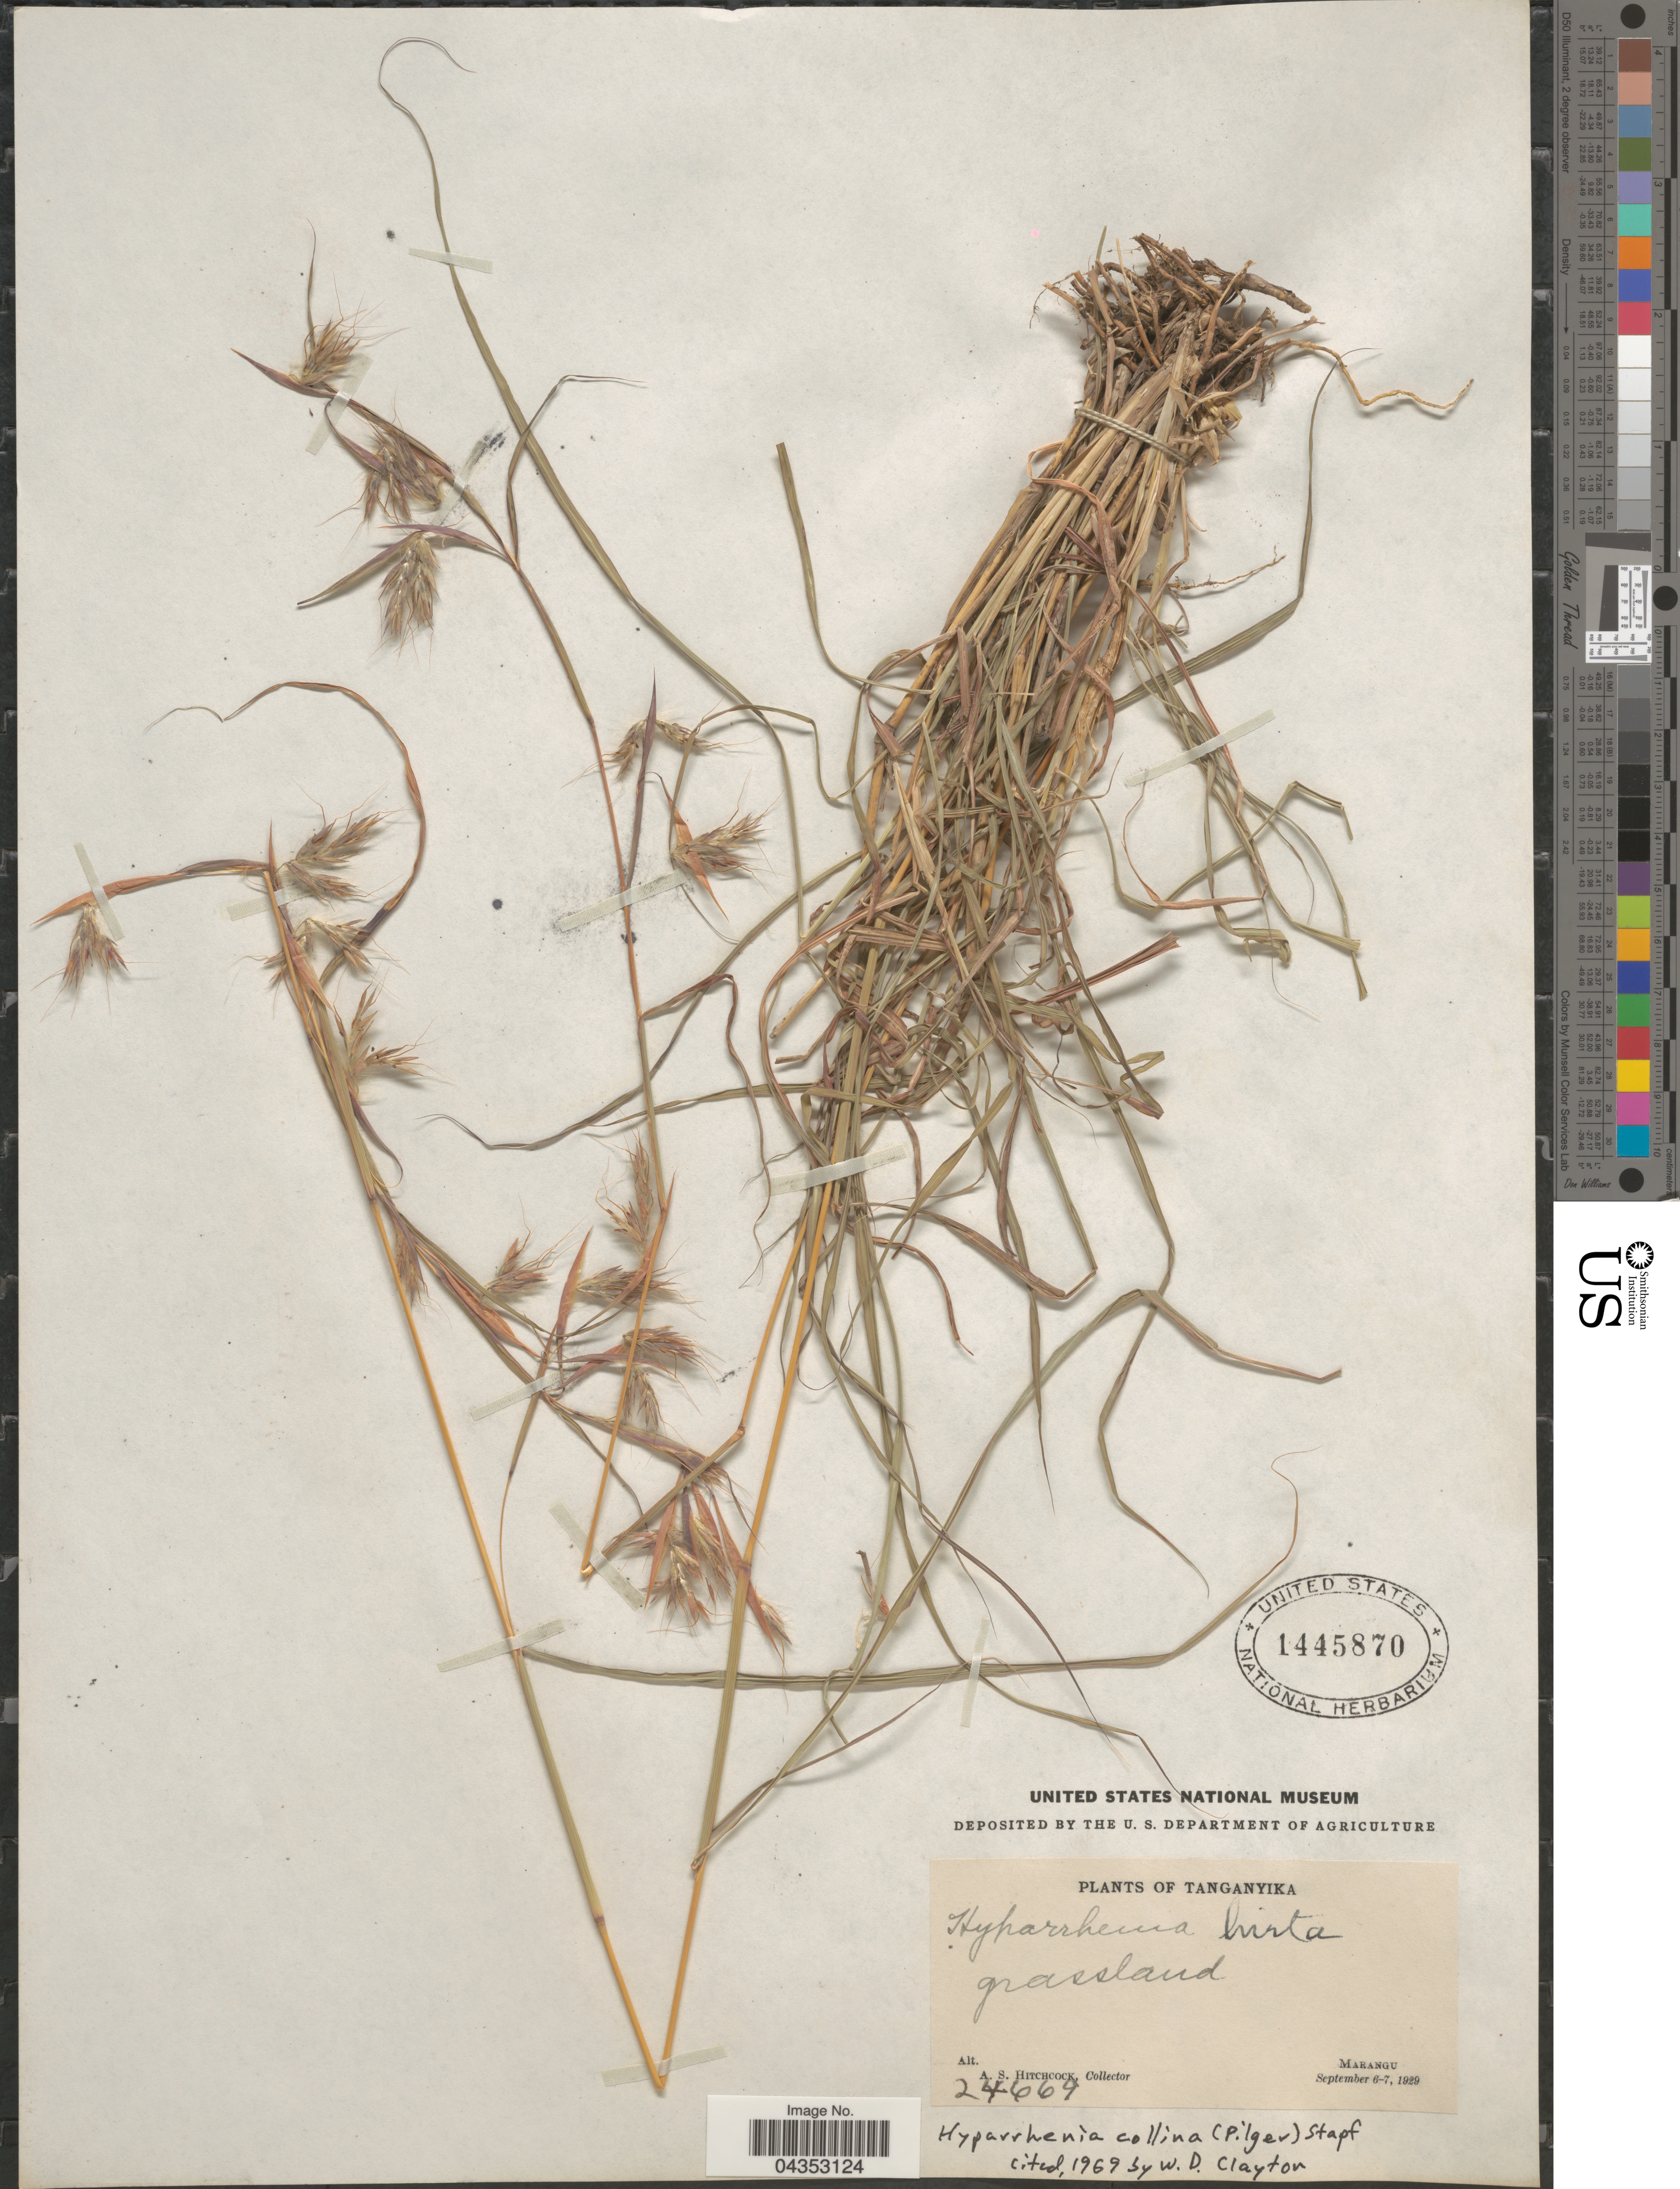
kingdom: Plantae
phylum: Tracheophyta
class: Liliopsida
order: Poales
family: Poaceae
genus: Hyparrhenia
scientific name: Hyparrhenia collina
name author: (Pilg.) Stapf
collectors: A. S. Hitchcock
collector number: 24669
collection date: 1929-09-06/1929-09-07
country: Tanzania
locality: Tanganyika. Grassland. Marangu.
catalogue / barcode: US 1445870